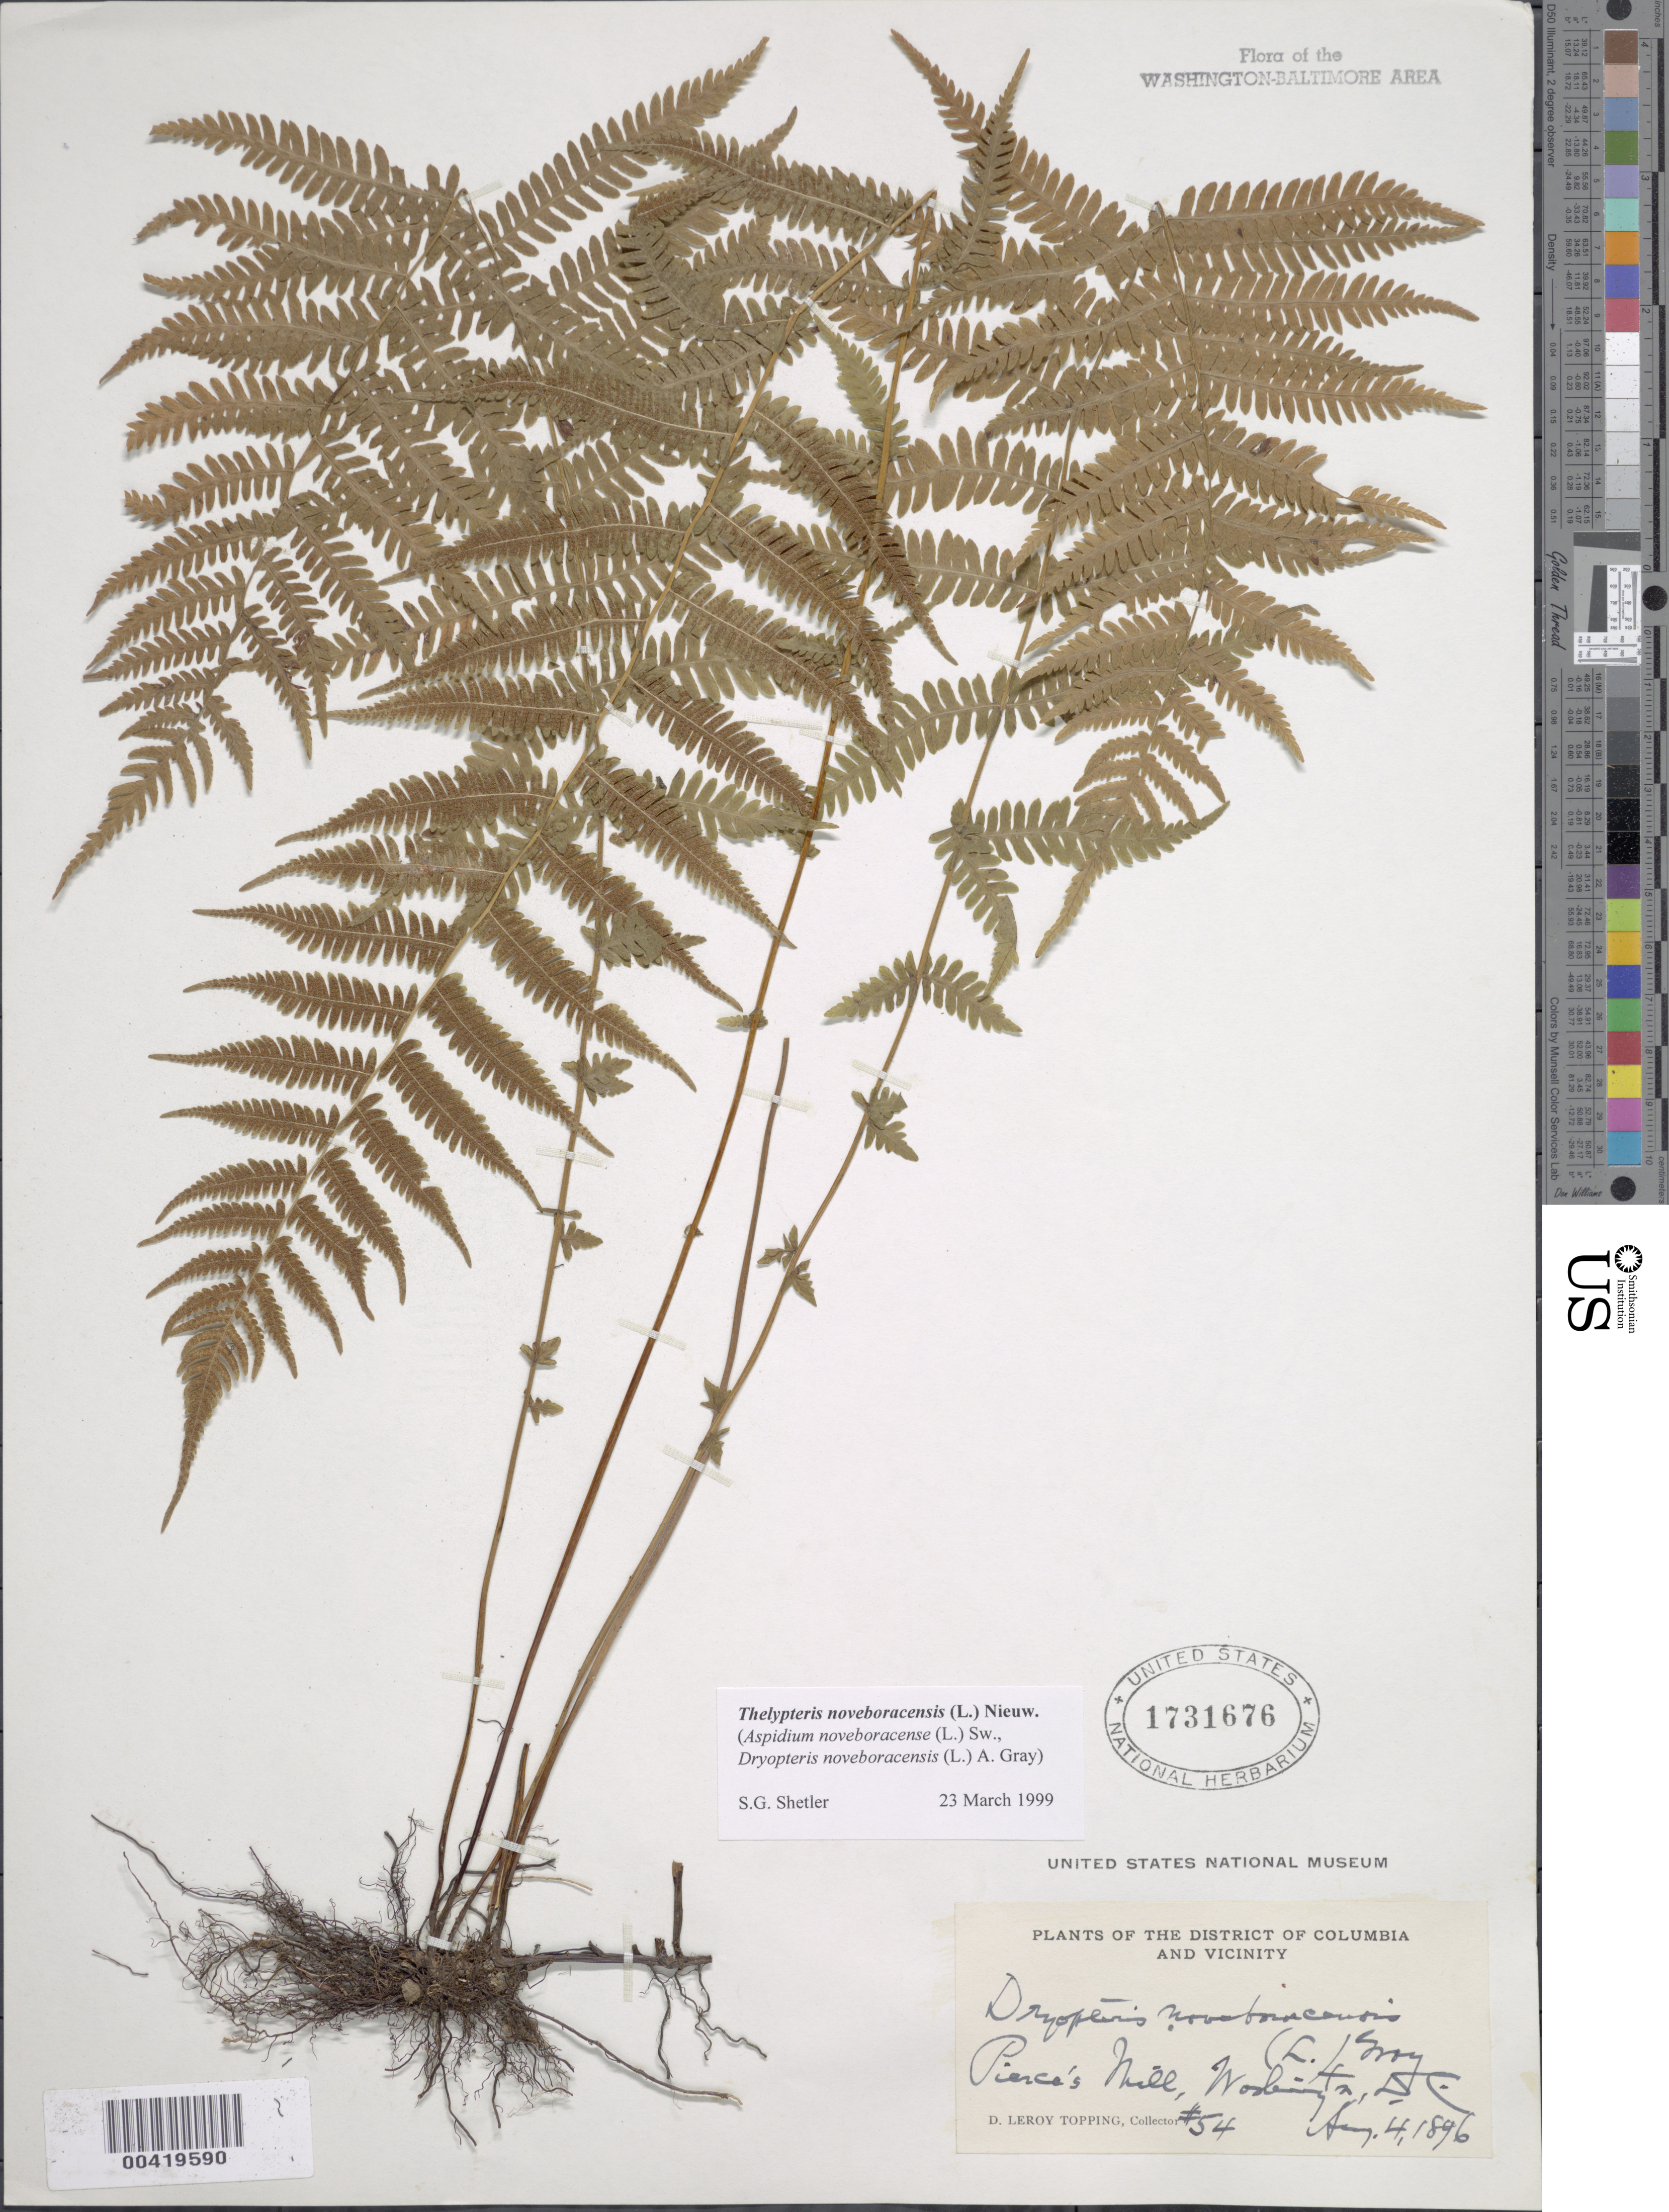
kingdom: Plantae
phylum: Tracheophyta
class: Polypodiopsida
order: Polypodiales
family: Thelypteridaceae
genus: Parathelypteris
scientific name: Parathelypteris noveboracensis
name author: (L.) Ching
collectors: D. L. Topping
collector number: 54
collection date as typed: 04 Aug 1896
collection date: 1896-08-04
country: United States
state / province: District of Columbia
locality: Pierce's Mill Rock Creek Park and Vicinity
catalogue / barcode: US 1731676